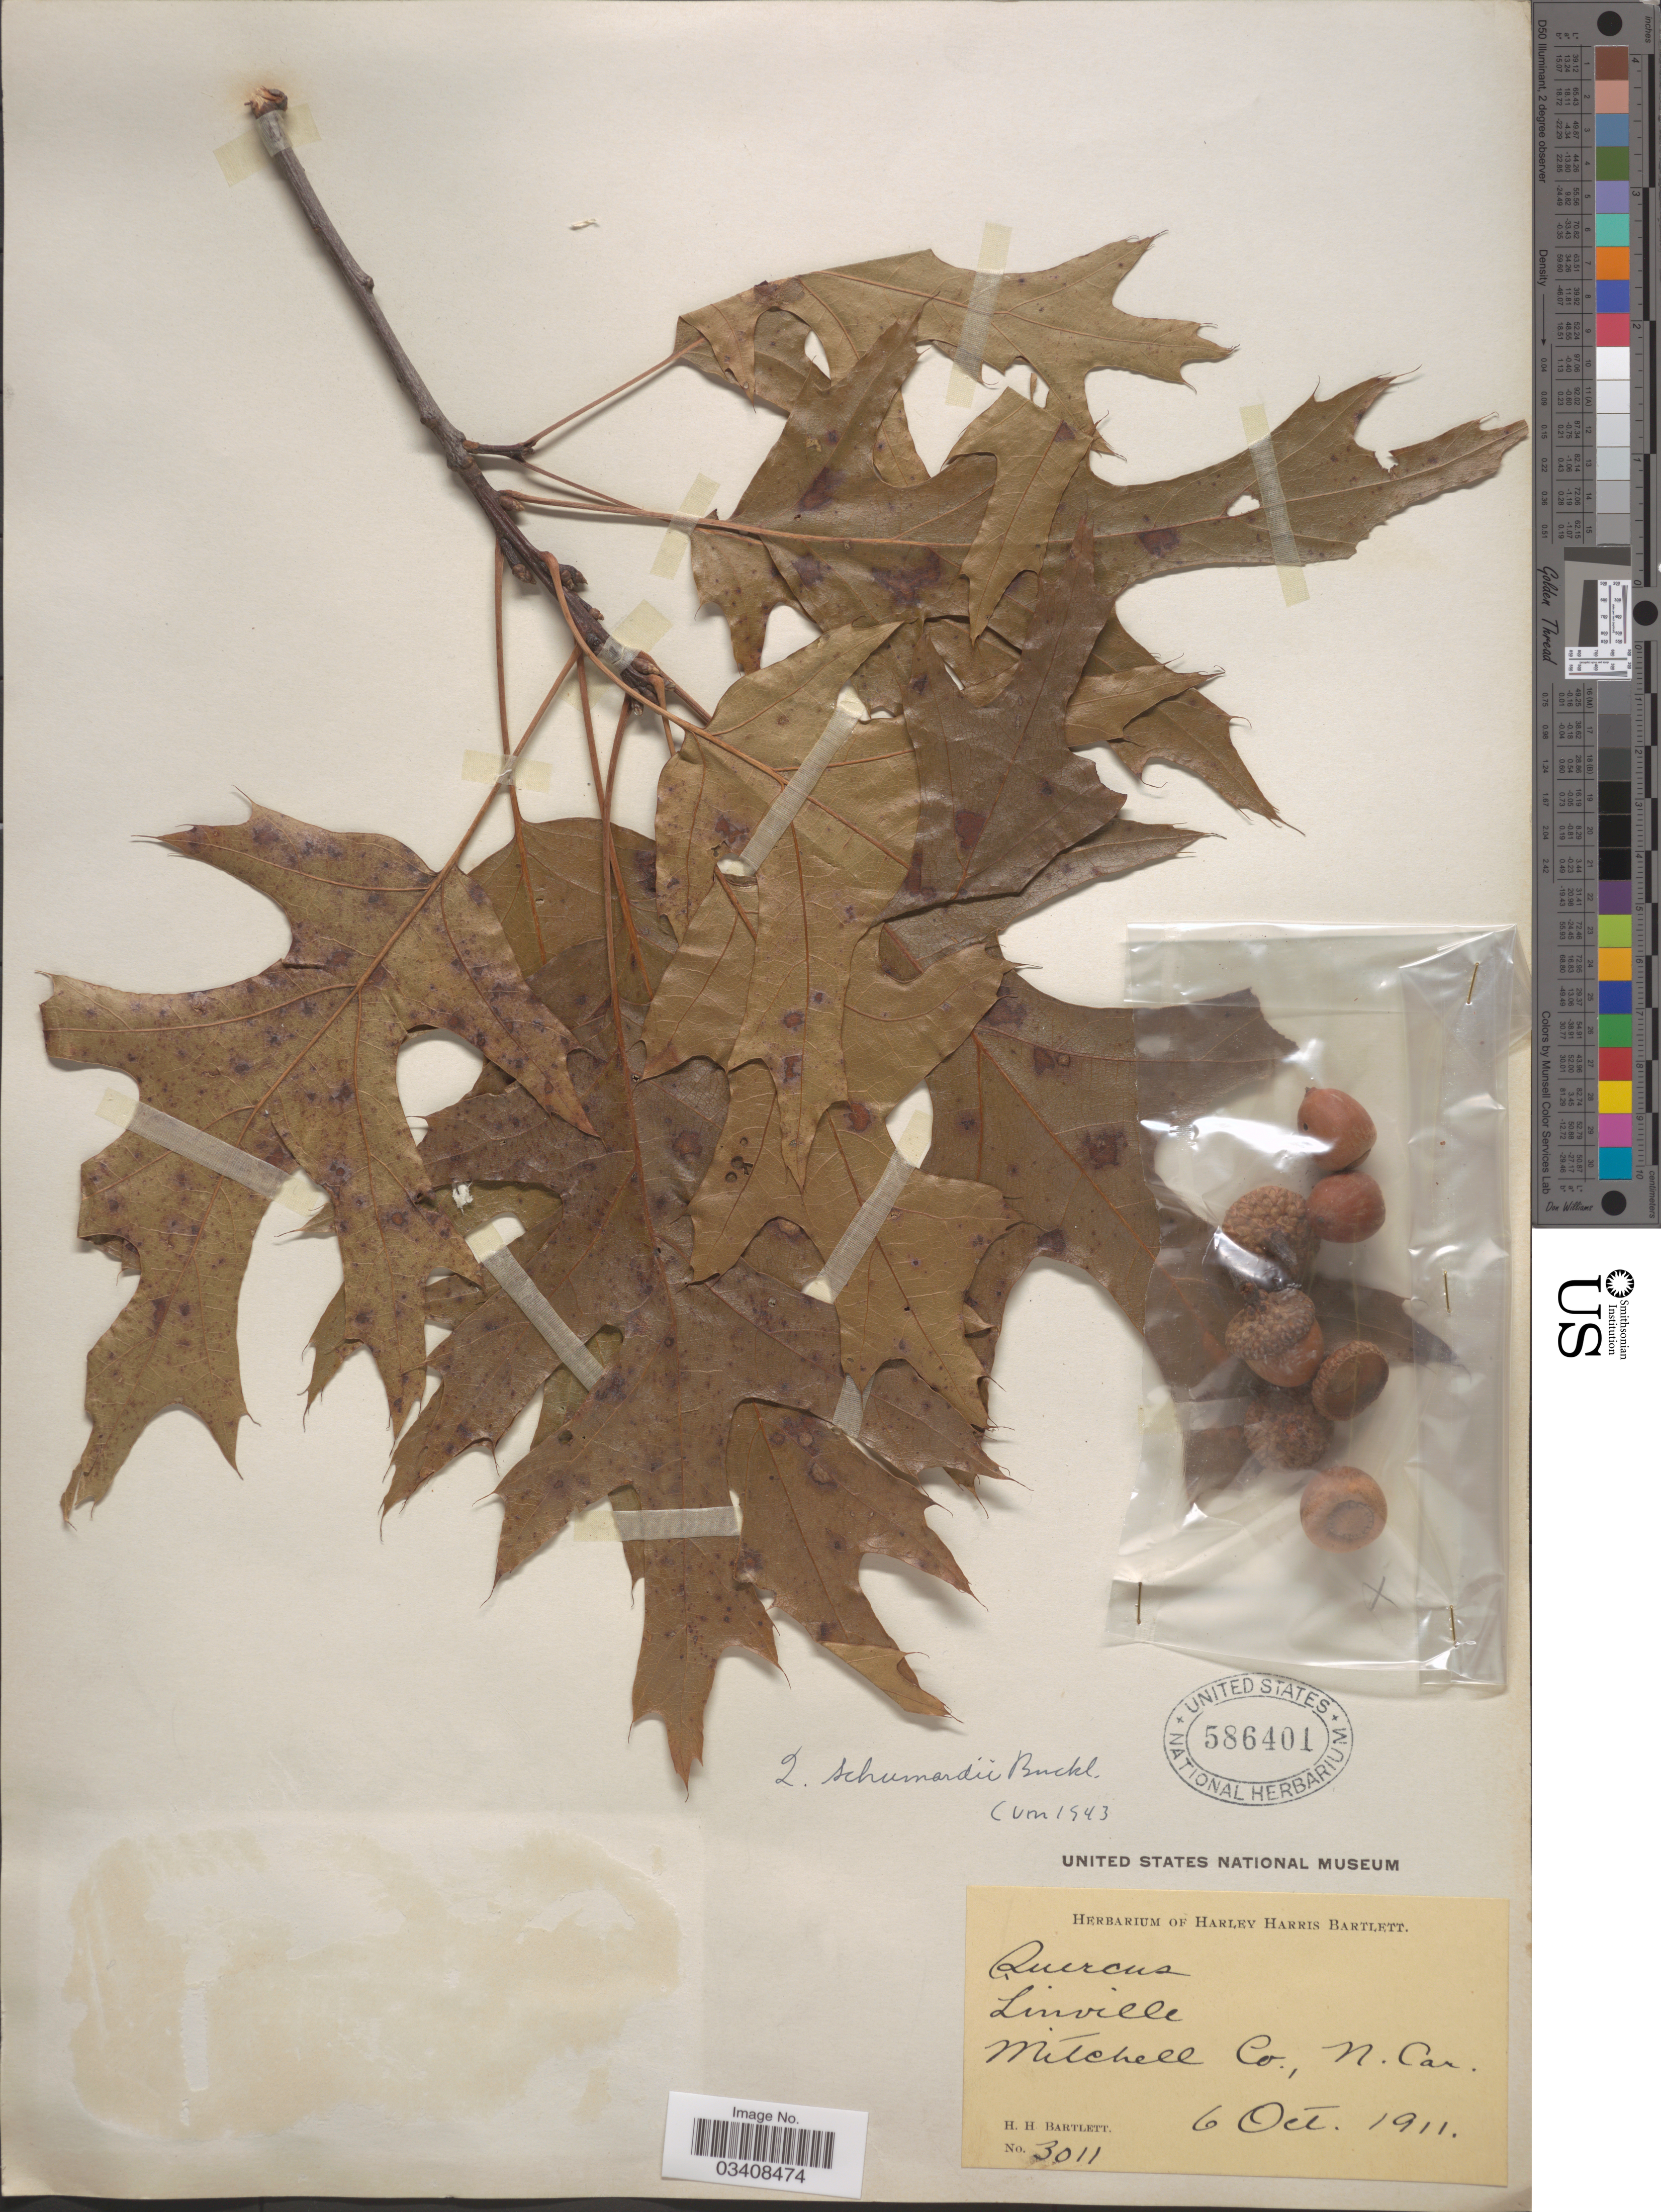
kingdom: Plantae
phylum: Tracheophyta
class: Magnoliopsida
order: Fagales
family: Fagaceae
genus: Quercus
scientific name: Quercus shumardii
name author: Buckley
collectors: H. H. Bartlett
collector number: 3011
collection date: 1911-10-06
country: United States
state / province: North Carolina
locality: Linville. Mitchell Co.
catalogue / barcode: US 586401